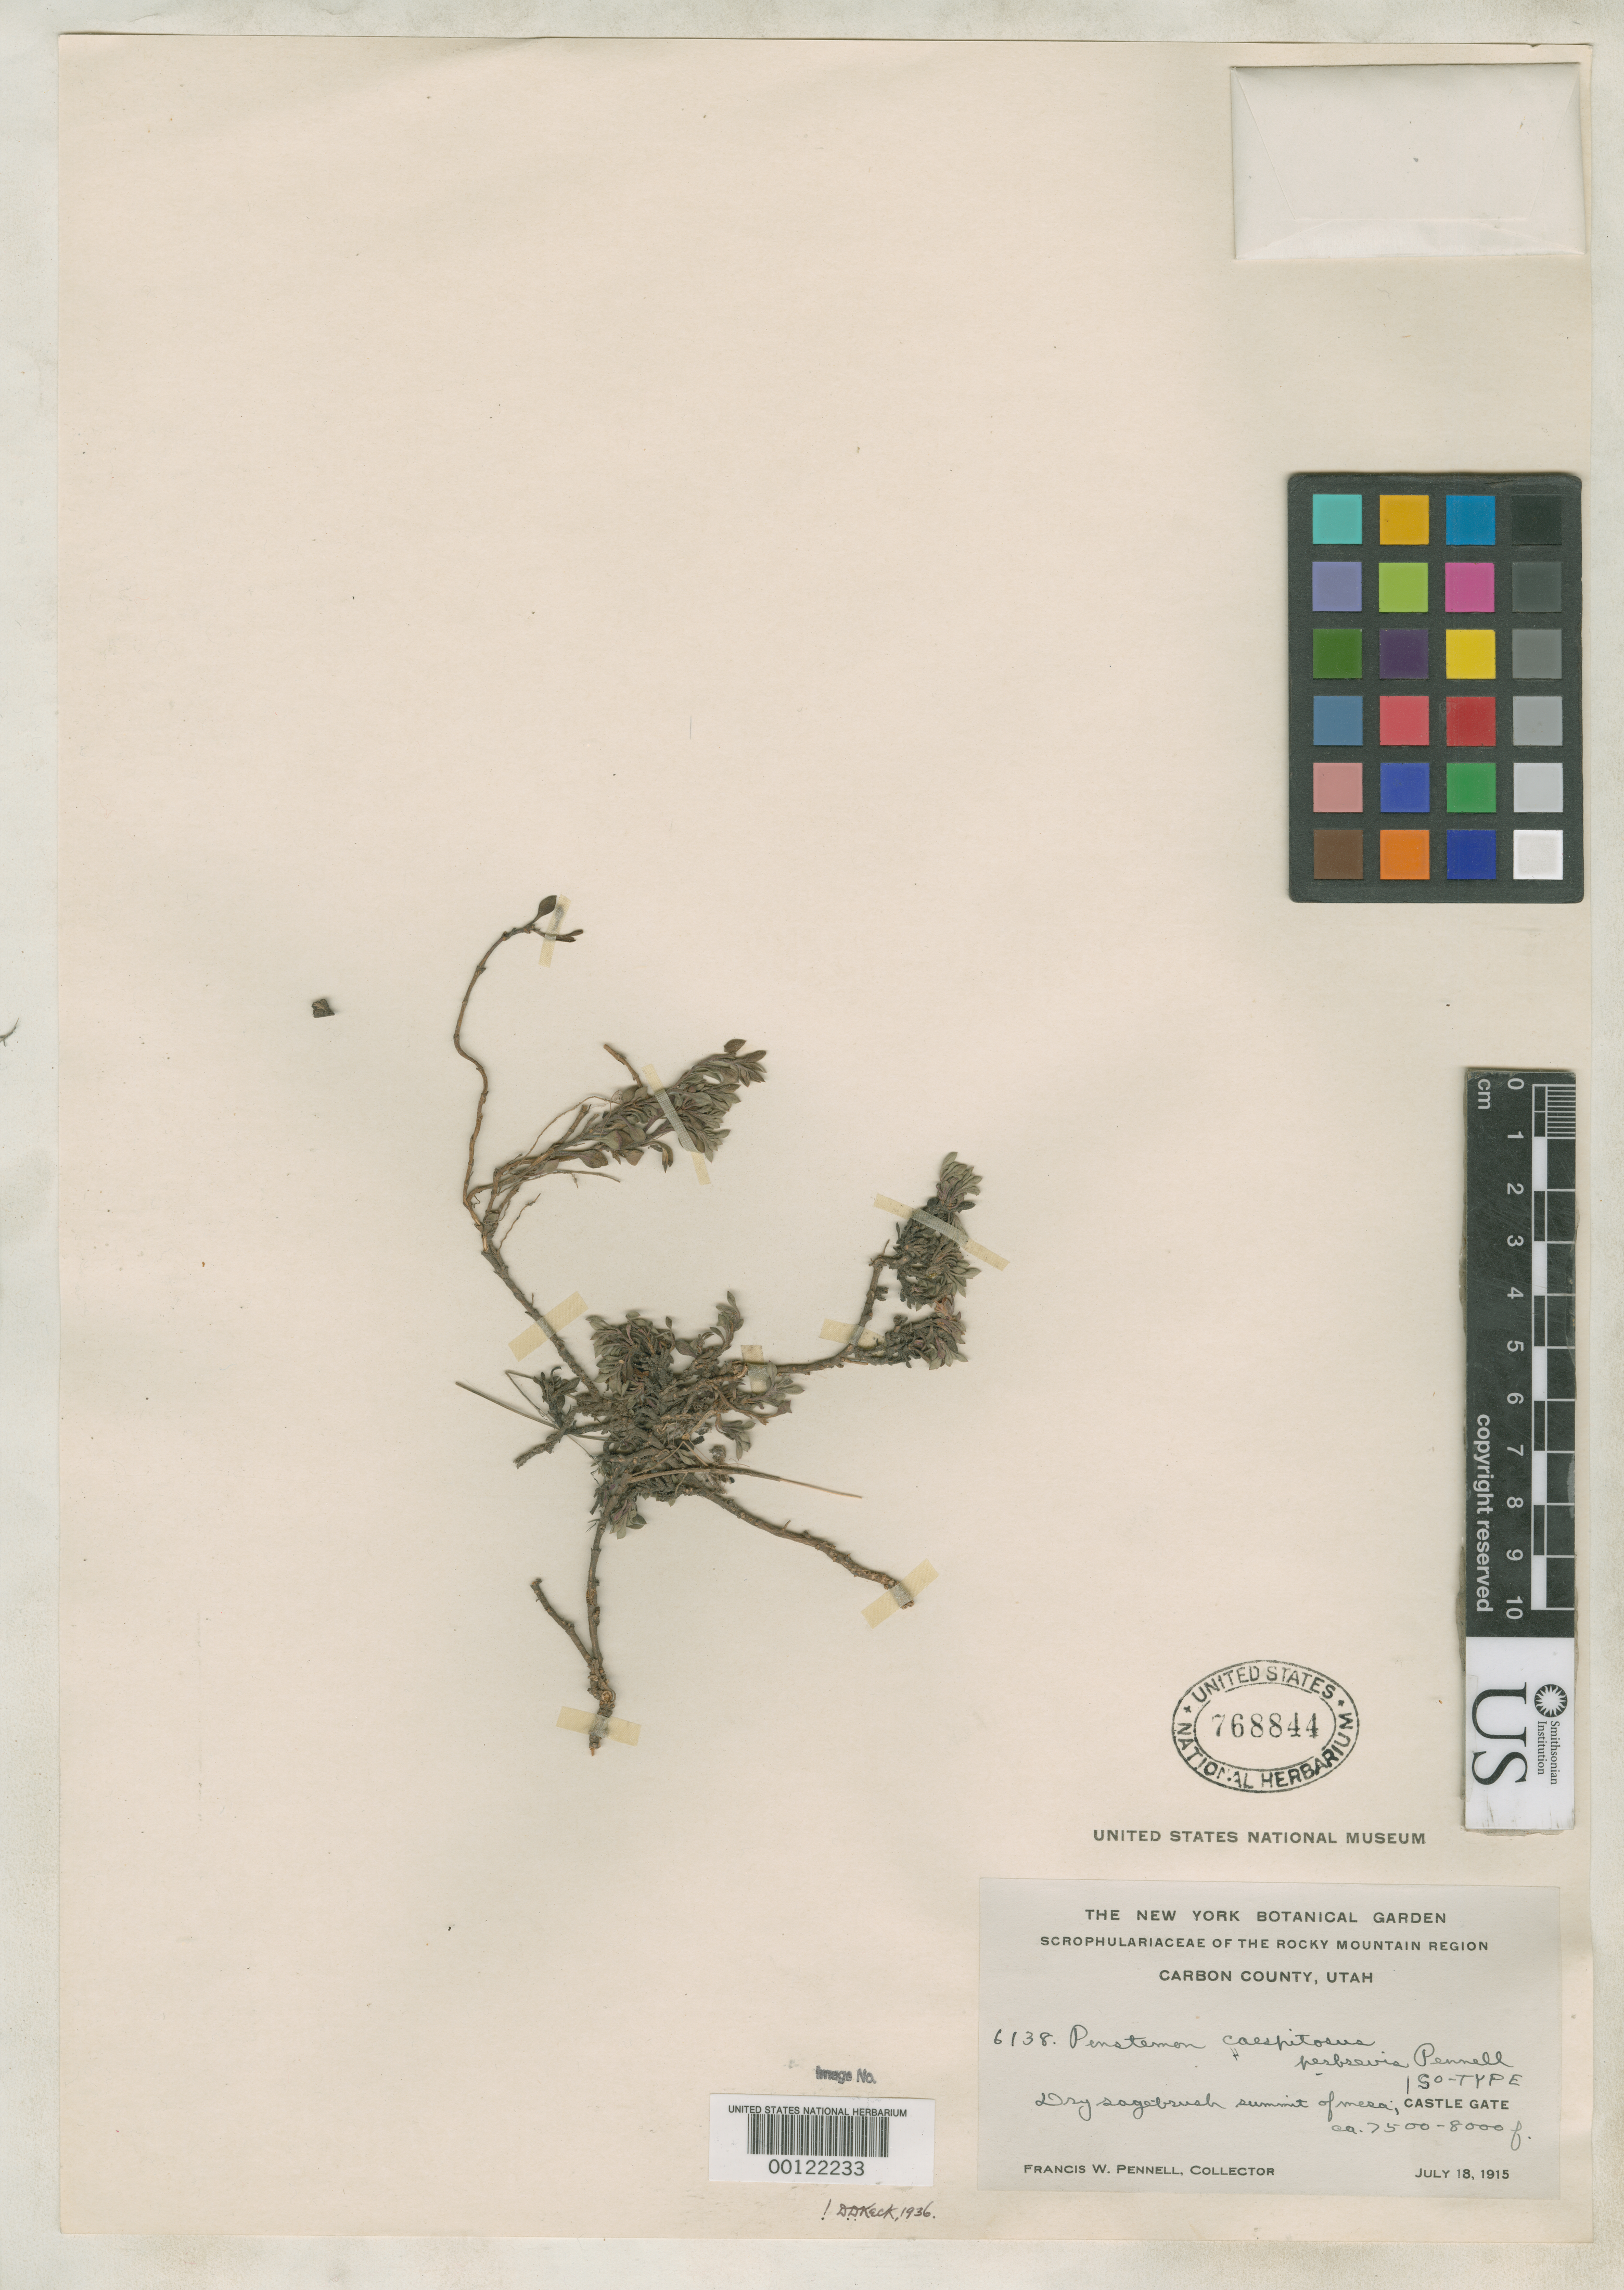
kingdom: Plantae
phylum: Tracheophyta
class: Magnoliopsida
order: Lamiales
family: Plantaginaceae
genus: Penstemon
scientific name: Penstemon caespitosus subsp. perbrevis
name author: Pennell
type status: Isotype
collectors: F. W. Pennell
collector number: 6138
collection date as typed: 18 Jul 1915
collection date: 1915-07-18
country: United States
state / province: Utah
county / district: Carbon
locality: Castlegate.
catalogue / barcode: US 768844